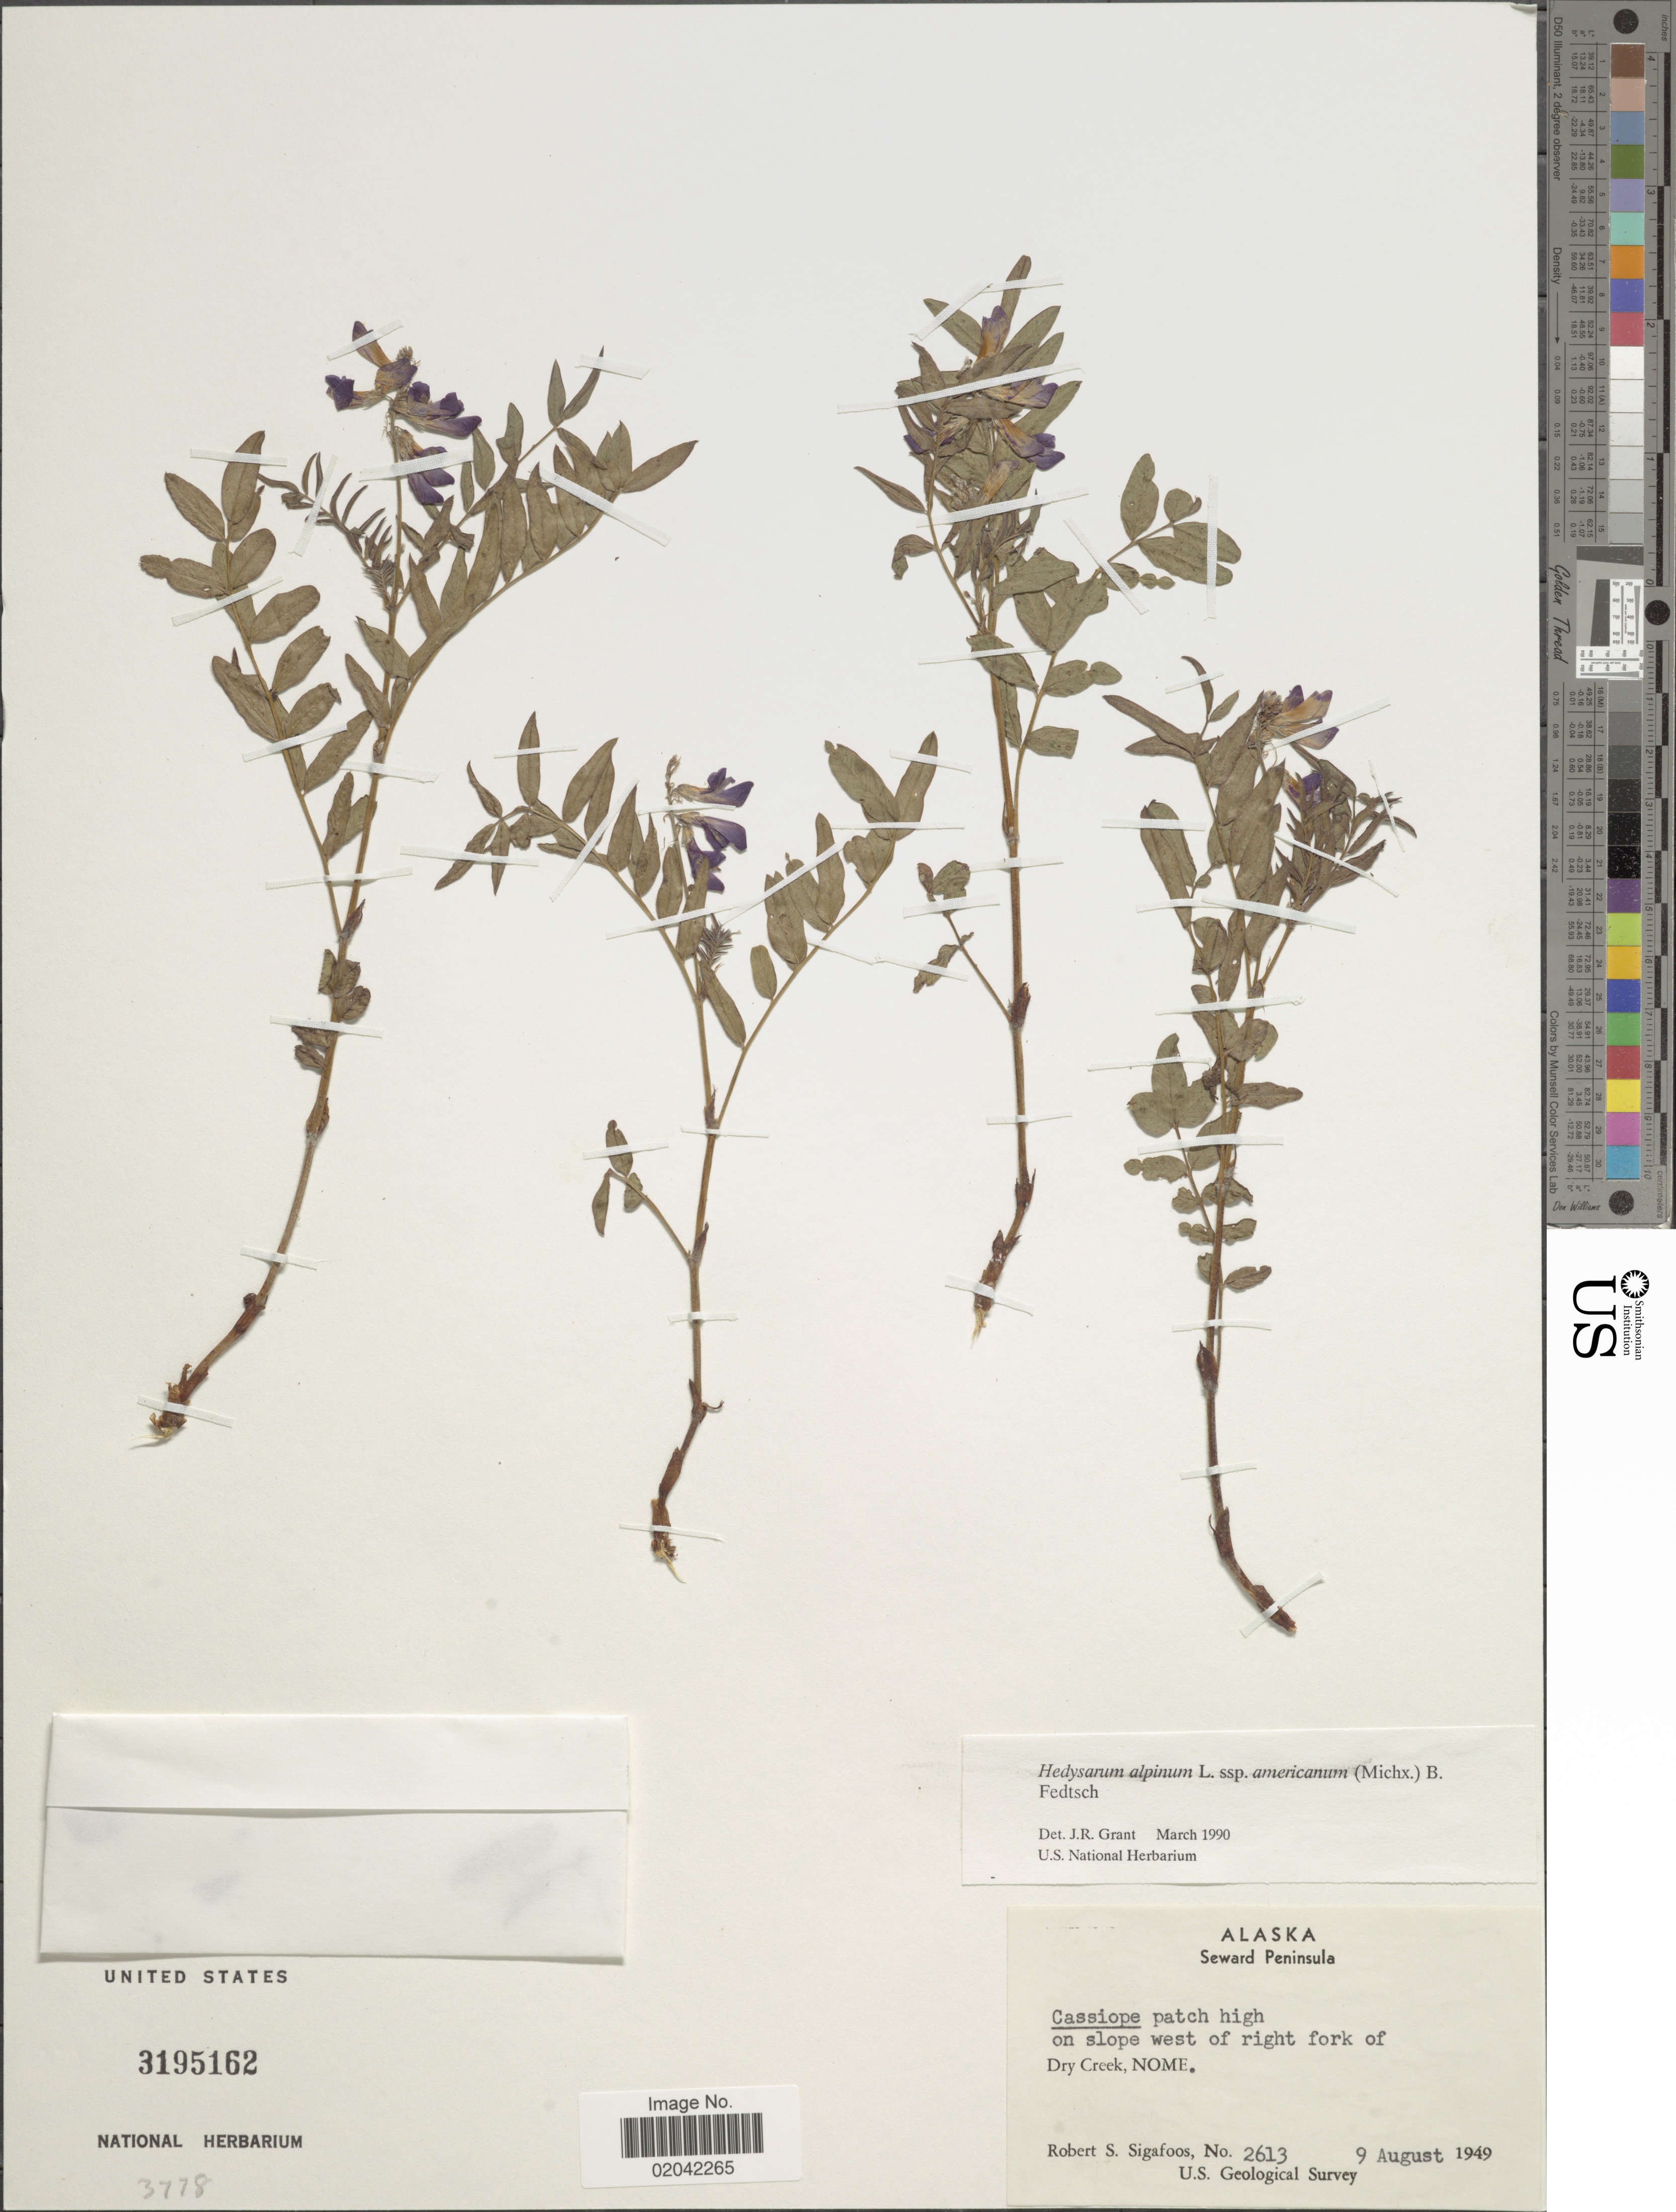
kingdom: Plantae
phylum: Tracheophyta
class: Magnoliopsida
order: Fabales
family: Fabaceae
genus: Hedysarum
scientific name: Hedysarum alpinum var. americanum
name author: Michx. ex Pursh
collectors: R. Sigafoos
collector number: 2613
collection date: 1949-08-09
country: United States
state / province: Alaska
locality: Seward Peninsula. on slope west of right fork of Dry Creek, Nome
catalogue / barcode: US 3195162